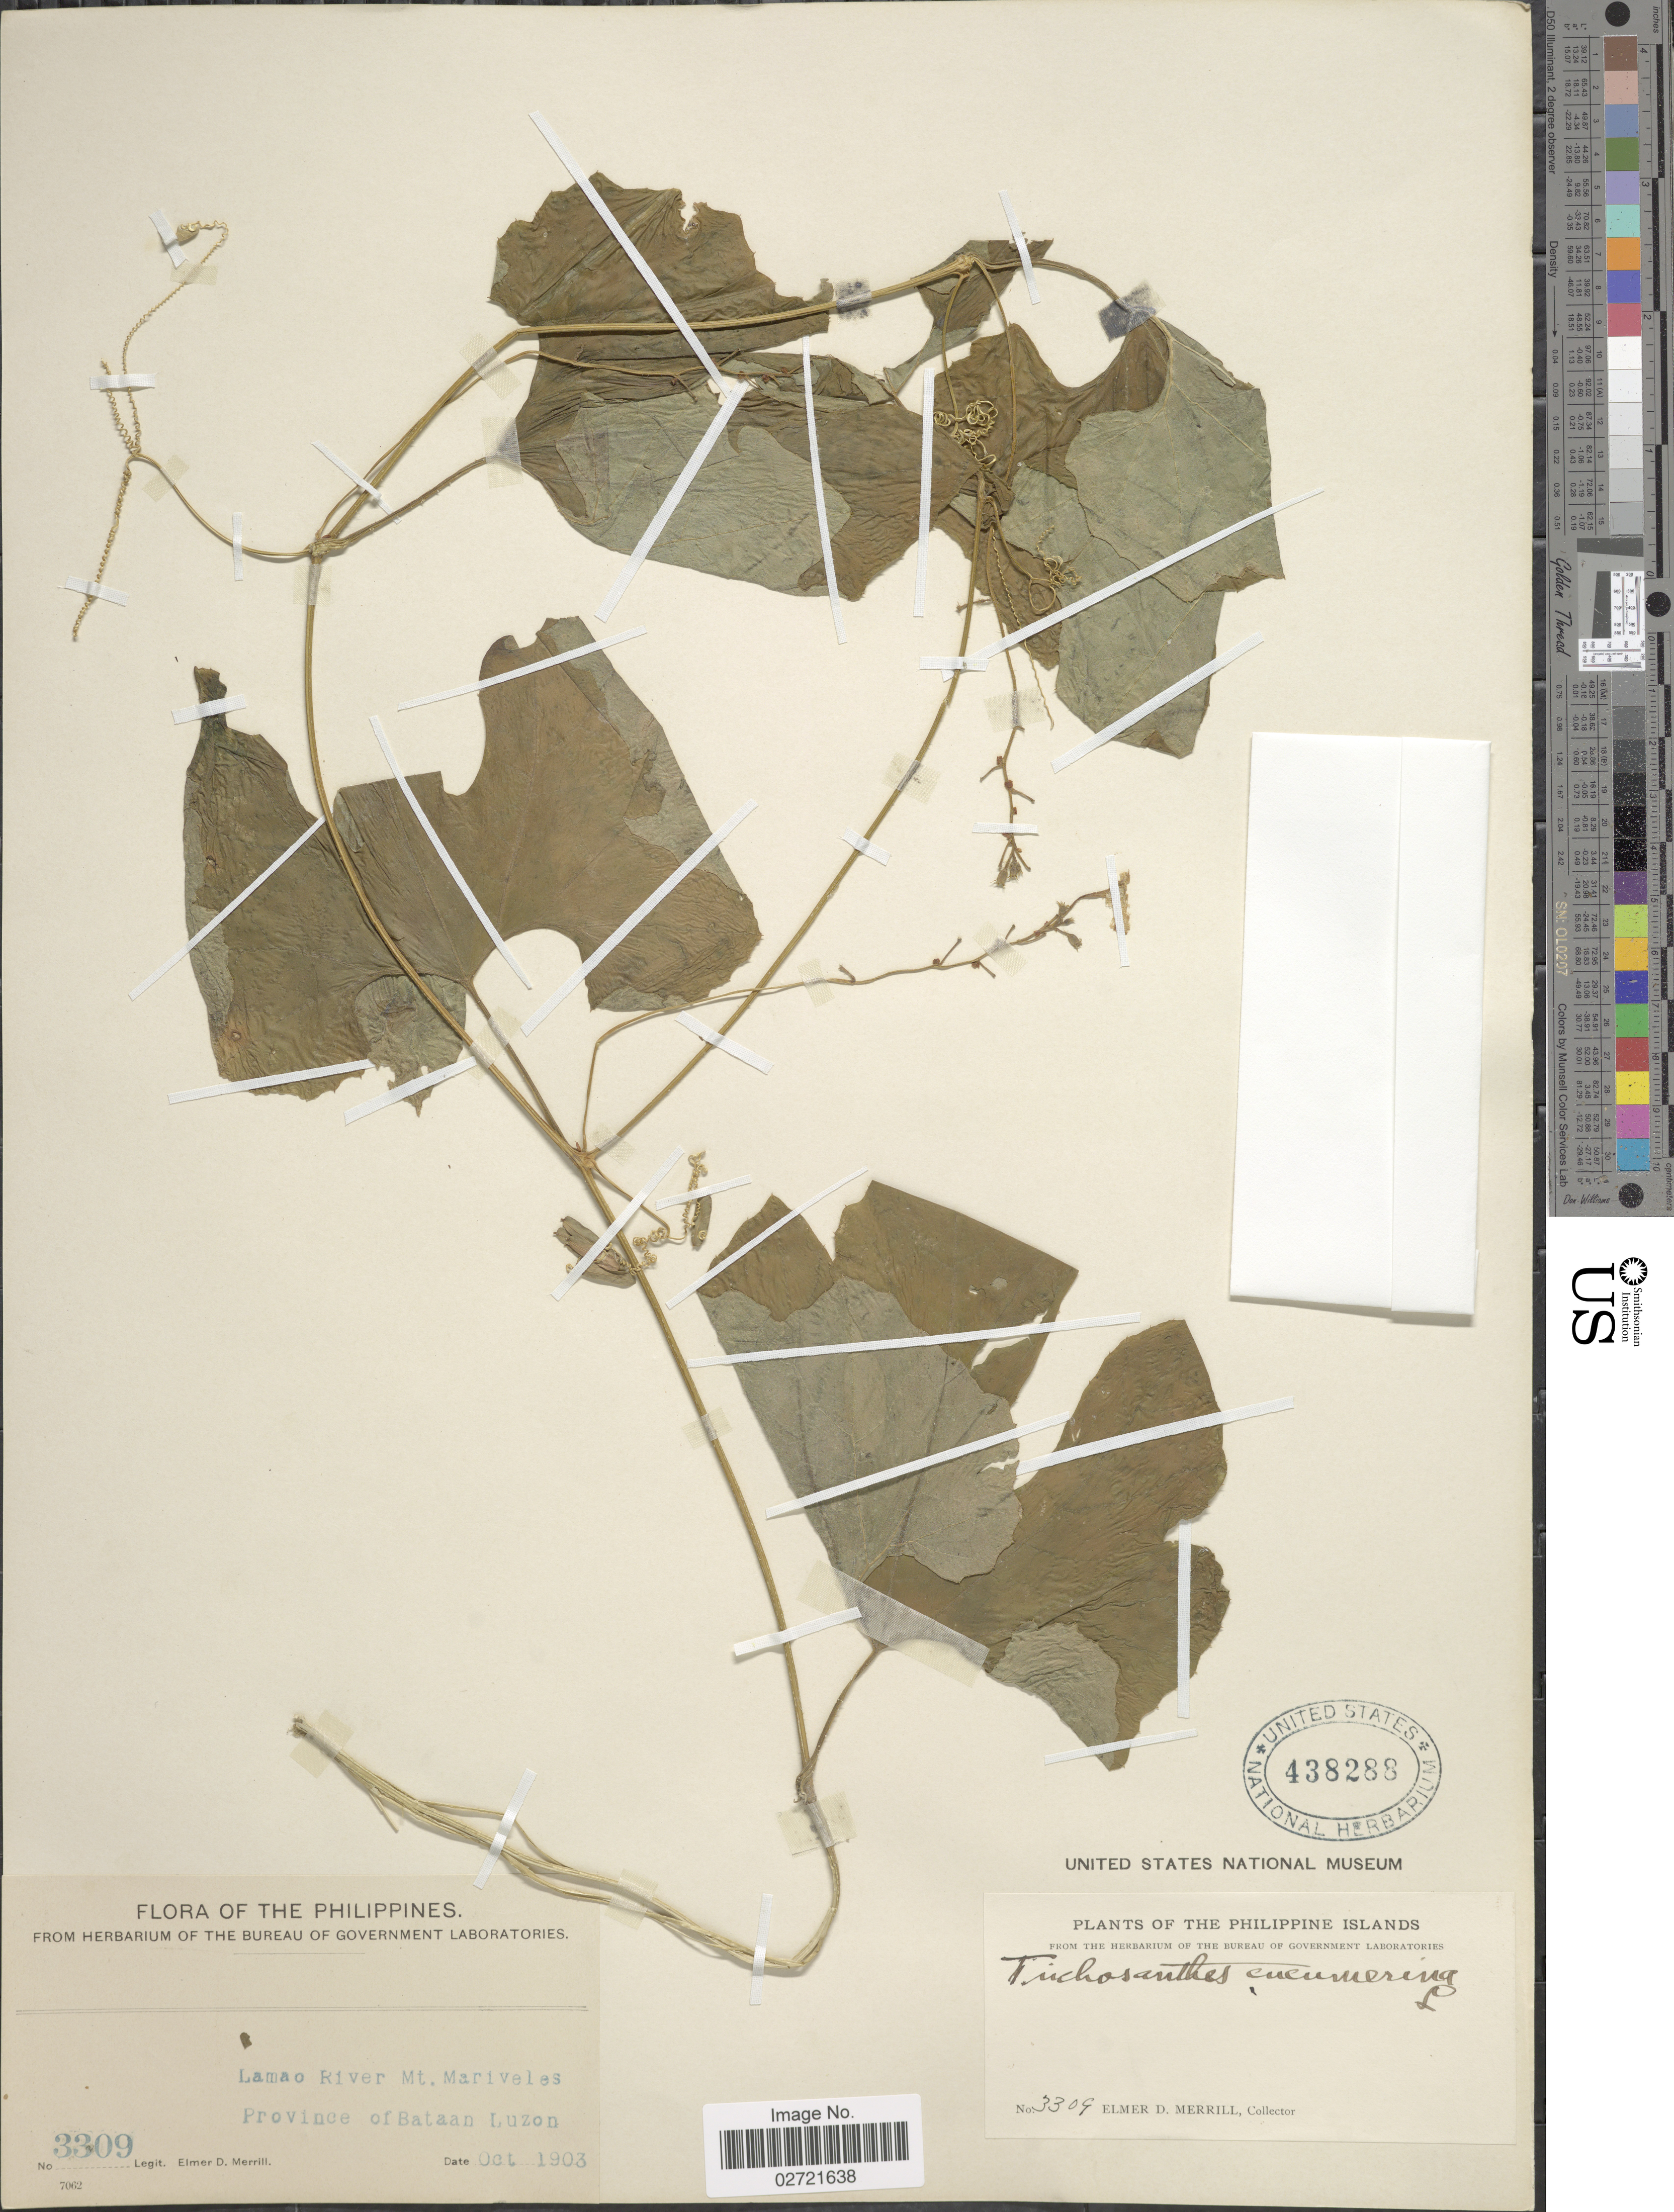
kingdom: Plantae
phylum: Tracheophyta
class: Magnoliopsida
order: Cucurbitales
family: Cucurbitaceae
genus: Trichosanthes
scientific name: Trichosanthes cucumerina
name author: L.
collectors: E. D. Merrill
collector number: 3309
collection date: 1903-10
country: Philippines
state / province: Central Luzon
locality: Lamao River, Mt. Mariveles, Province of Bataan Luzon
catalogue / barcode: US 438288